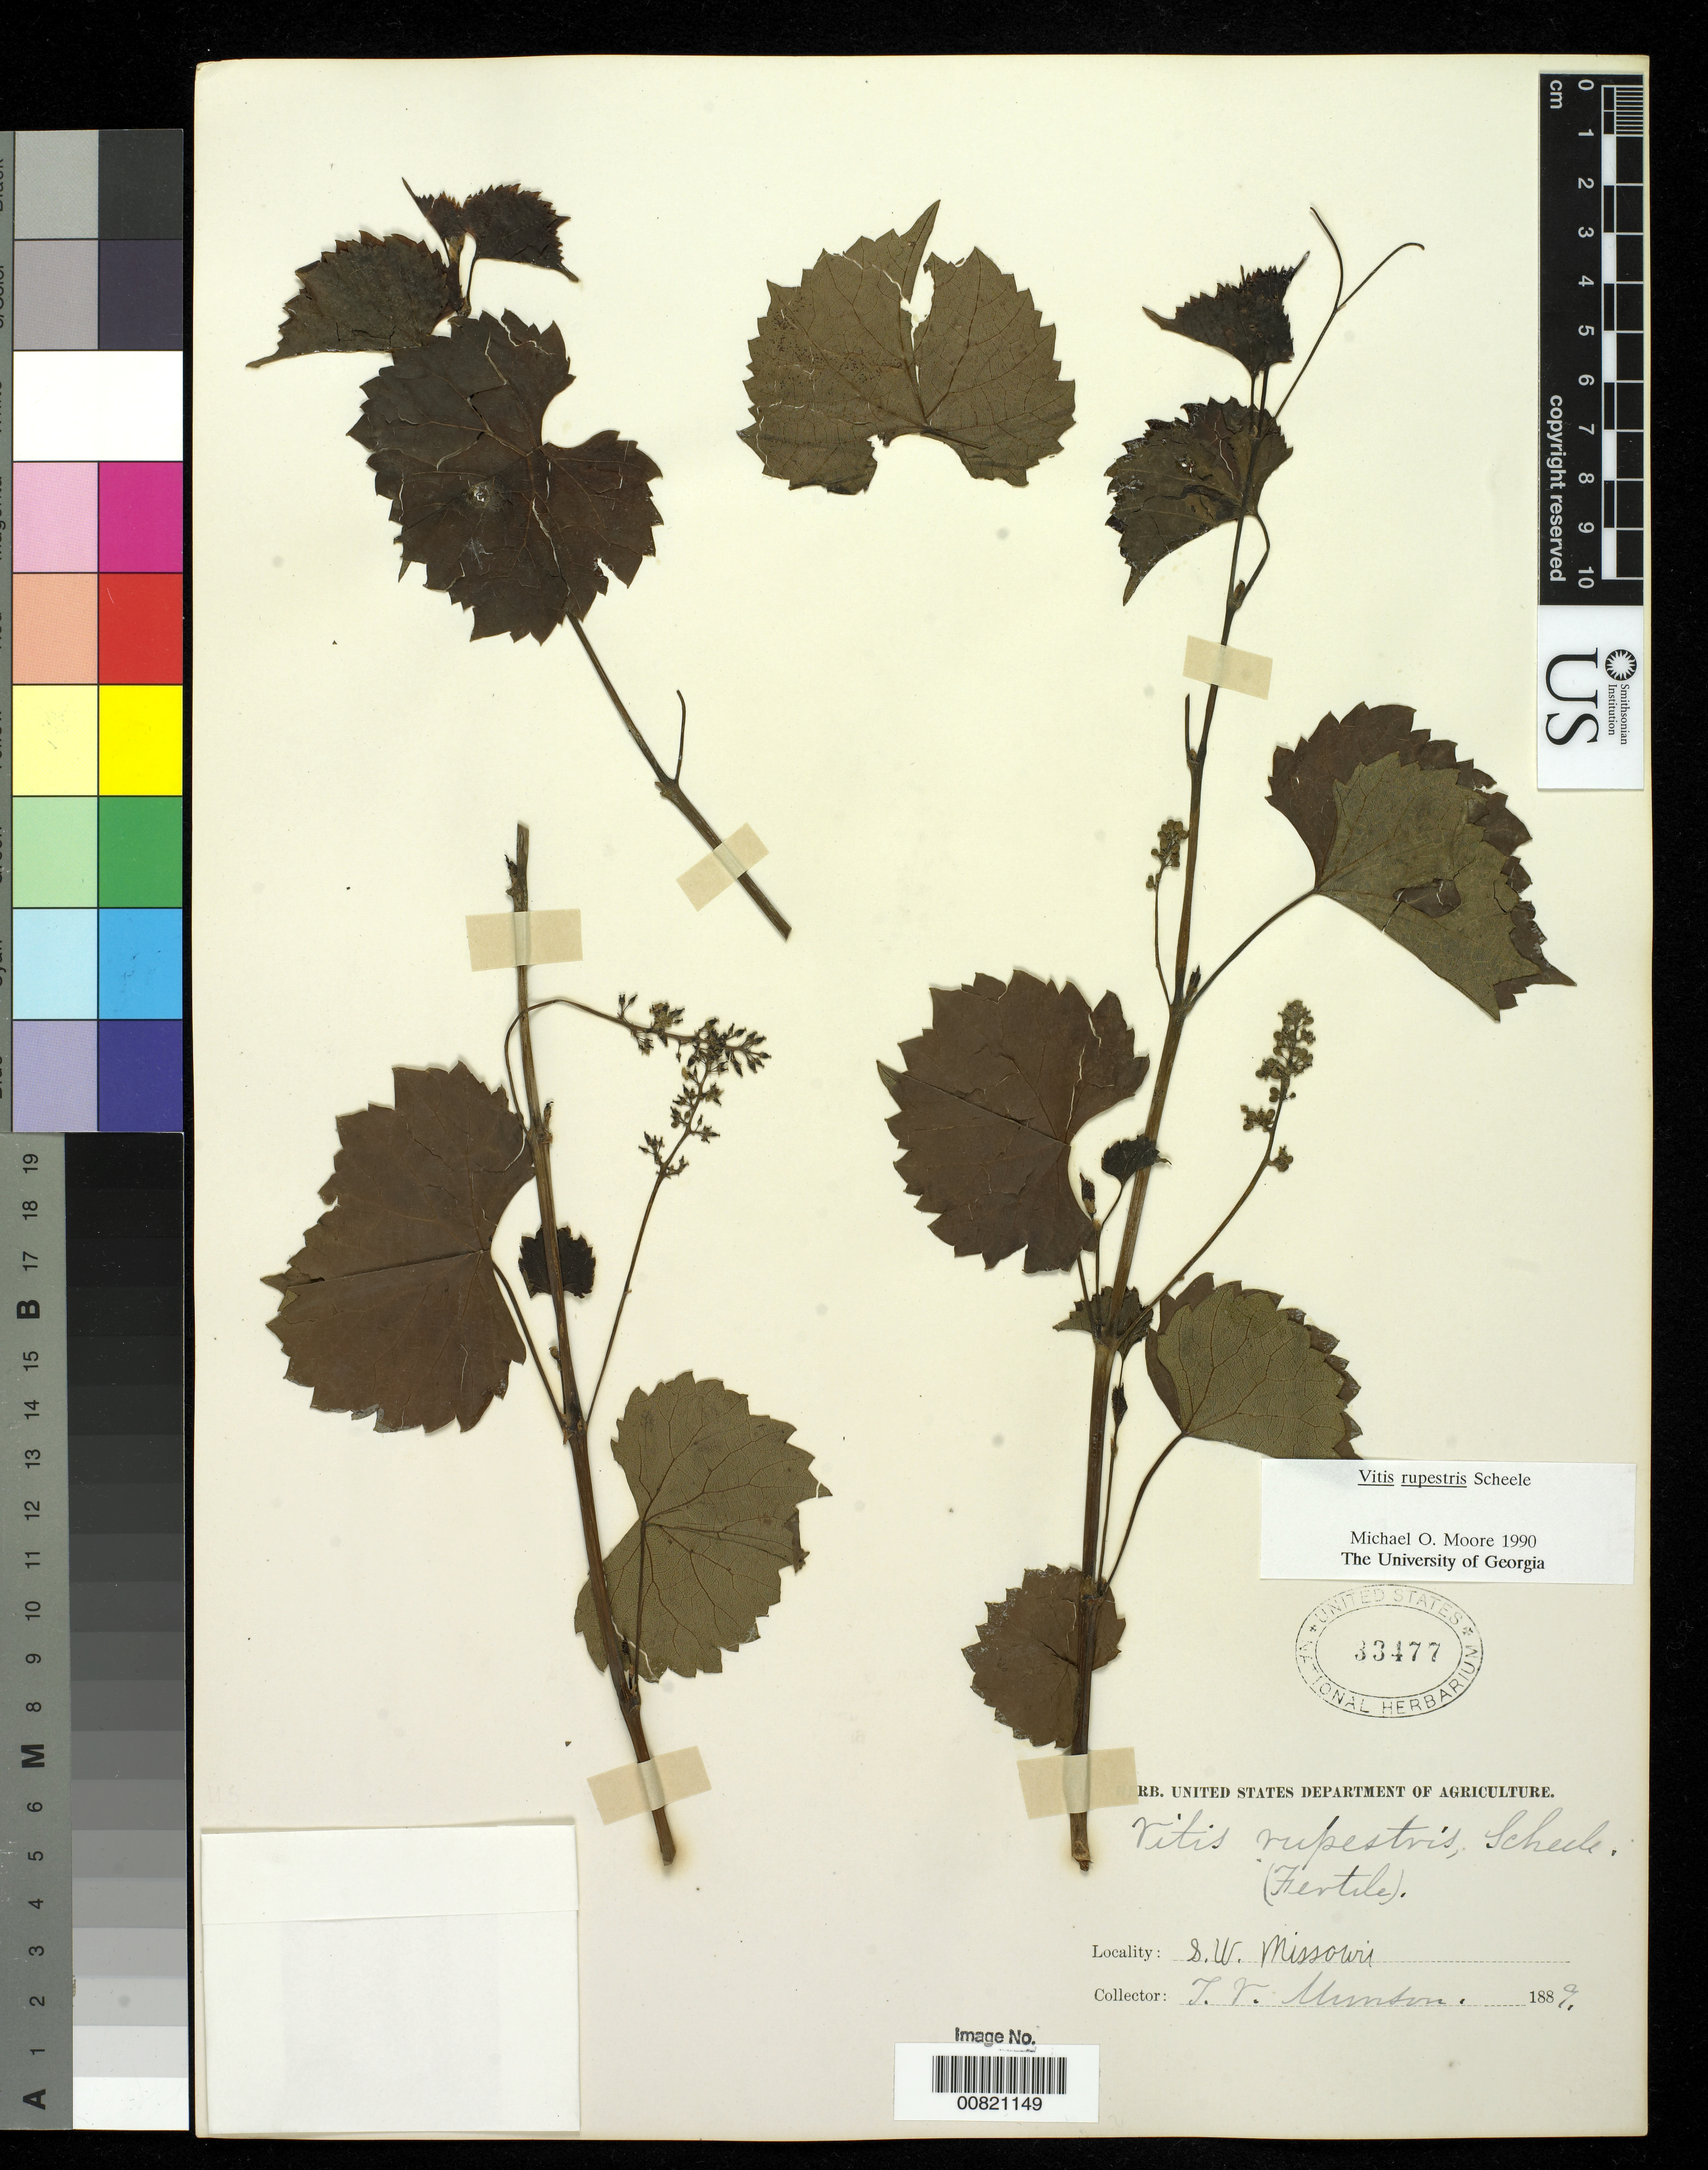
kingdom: Plantae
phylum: Tracheophyta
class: Magnoliopsida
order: Vitales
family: Vitaceae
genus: Vitis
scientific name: Vitis rupestris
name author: Scheele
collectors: T. V. Munson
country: United States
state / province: Missouri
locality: SW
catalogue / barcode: US 33477